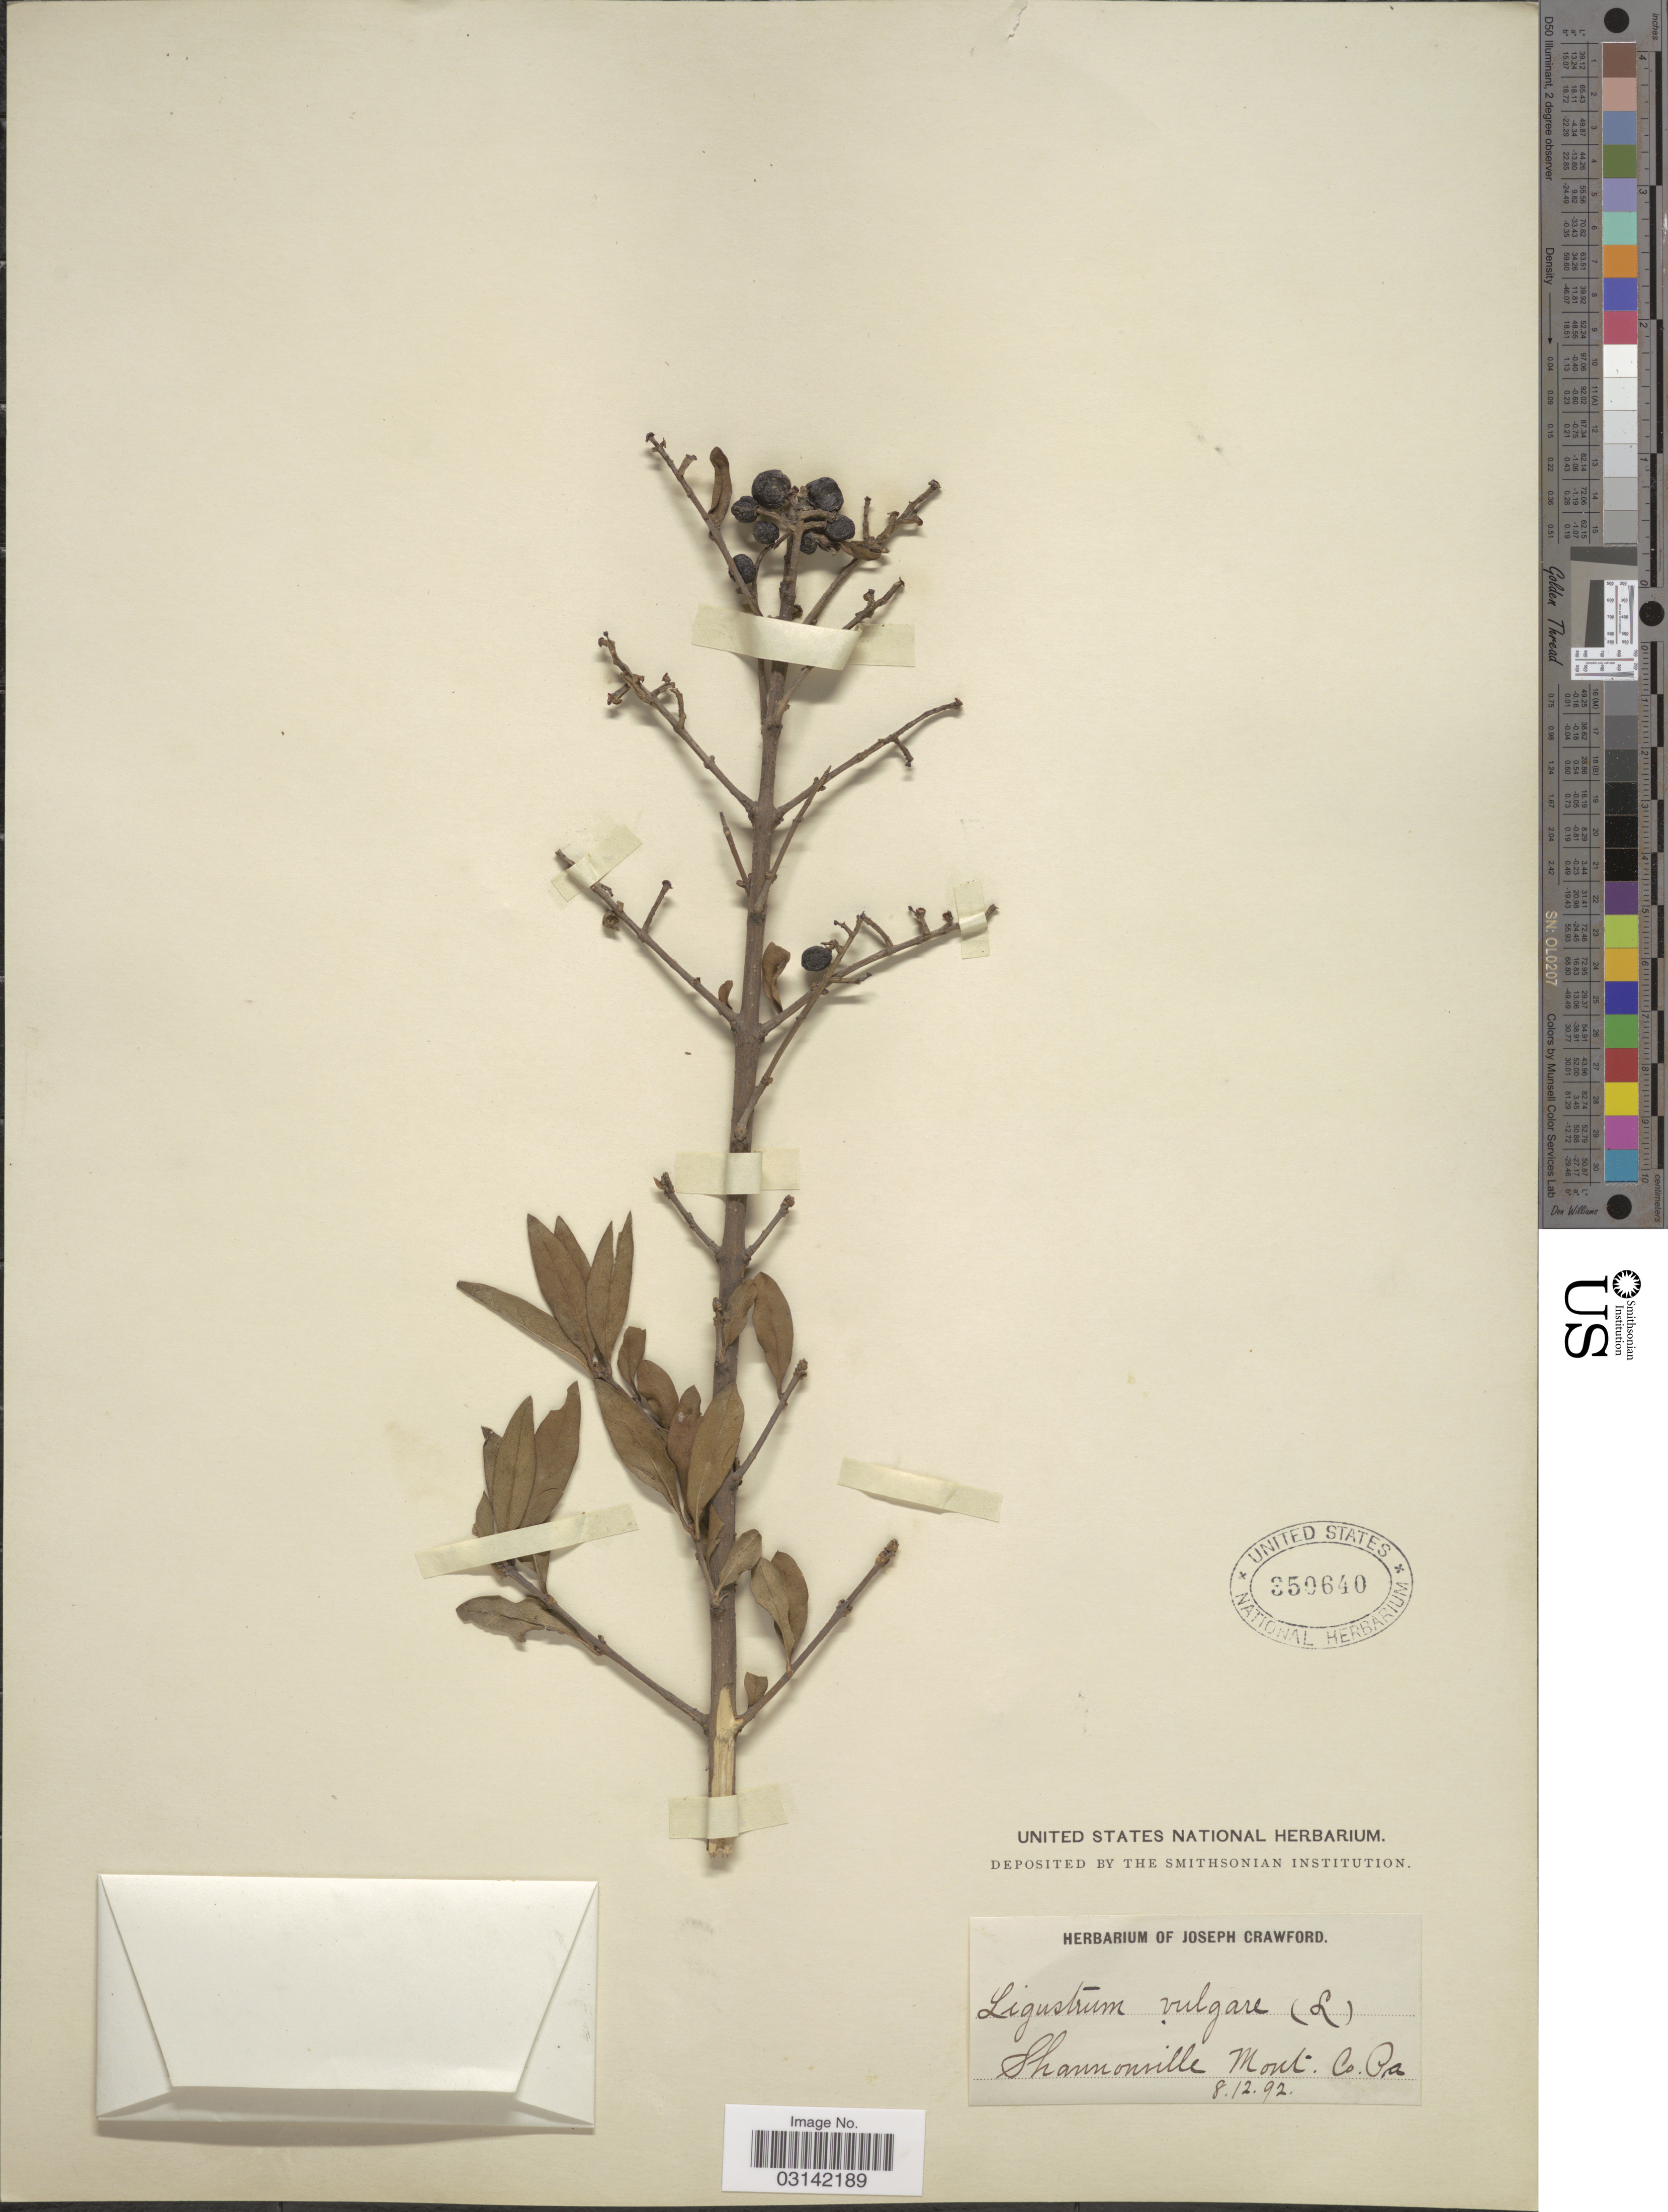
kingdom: Plantae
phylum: Tracheophyta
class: Magnoliopsida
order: Lamiales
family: Oleaceae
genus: Ligustrum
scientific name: Ligustrum vulgare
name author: L.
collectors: ex herb. Joseph Crawford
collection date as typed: Transcribed d/m/y: 12/8/92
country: United States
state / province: Pennsylvania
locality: Shannonville Mont. Co. Pa.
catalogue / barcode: US 350640